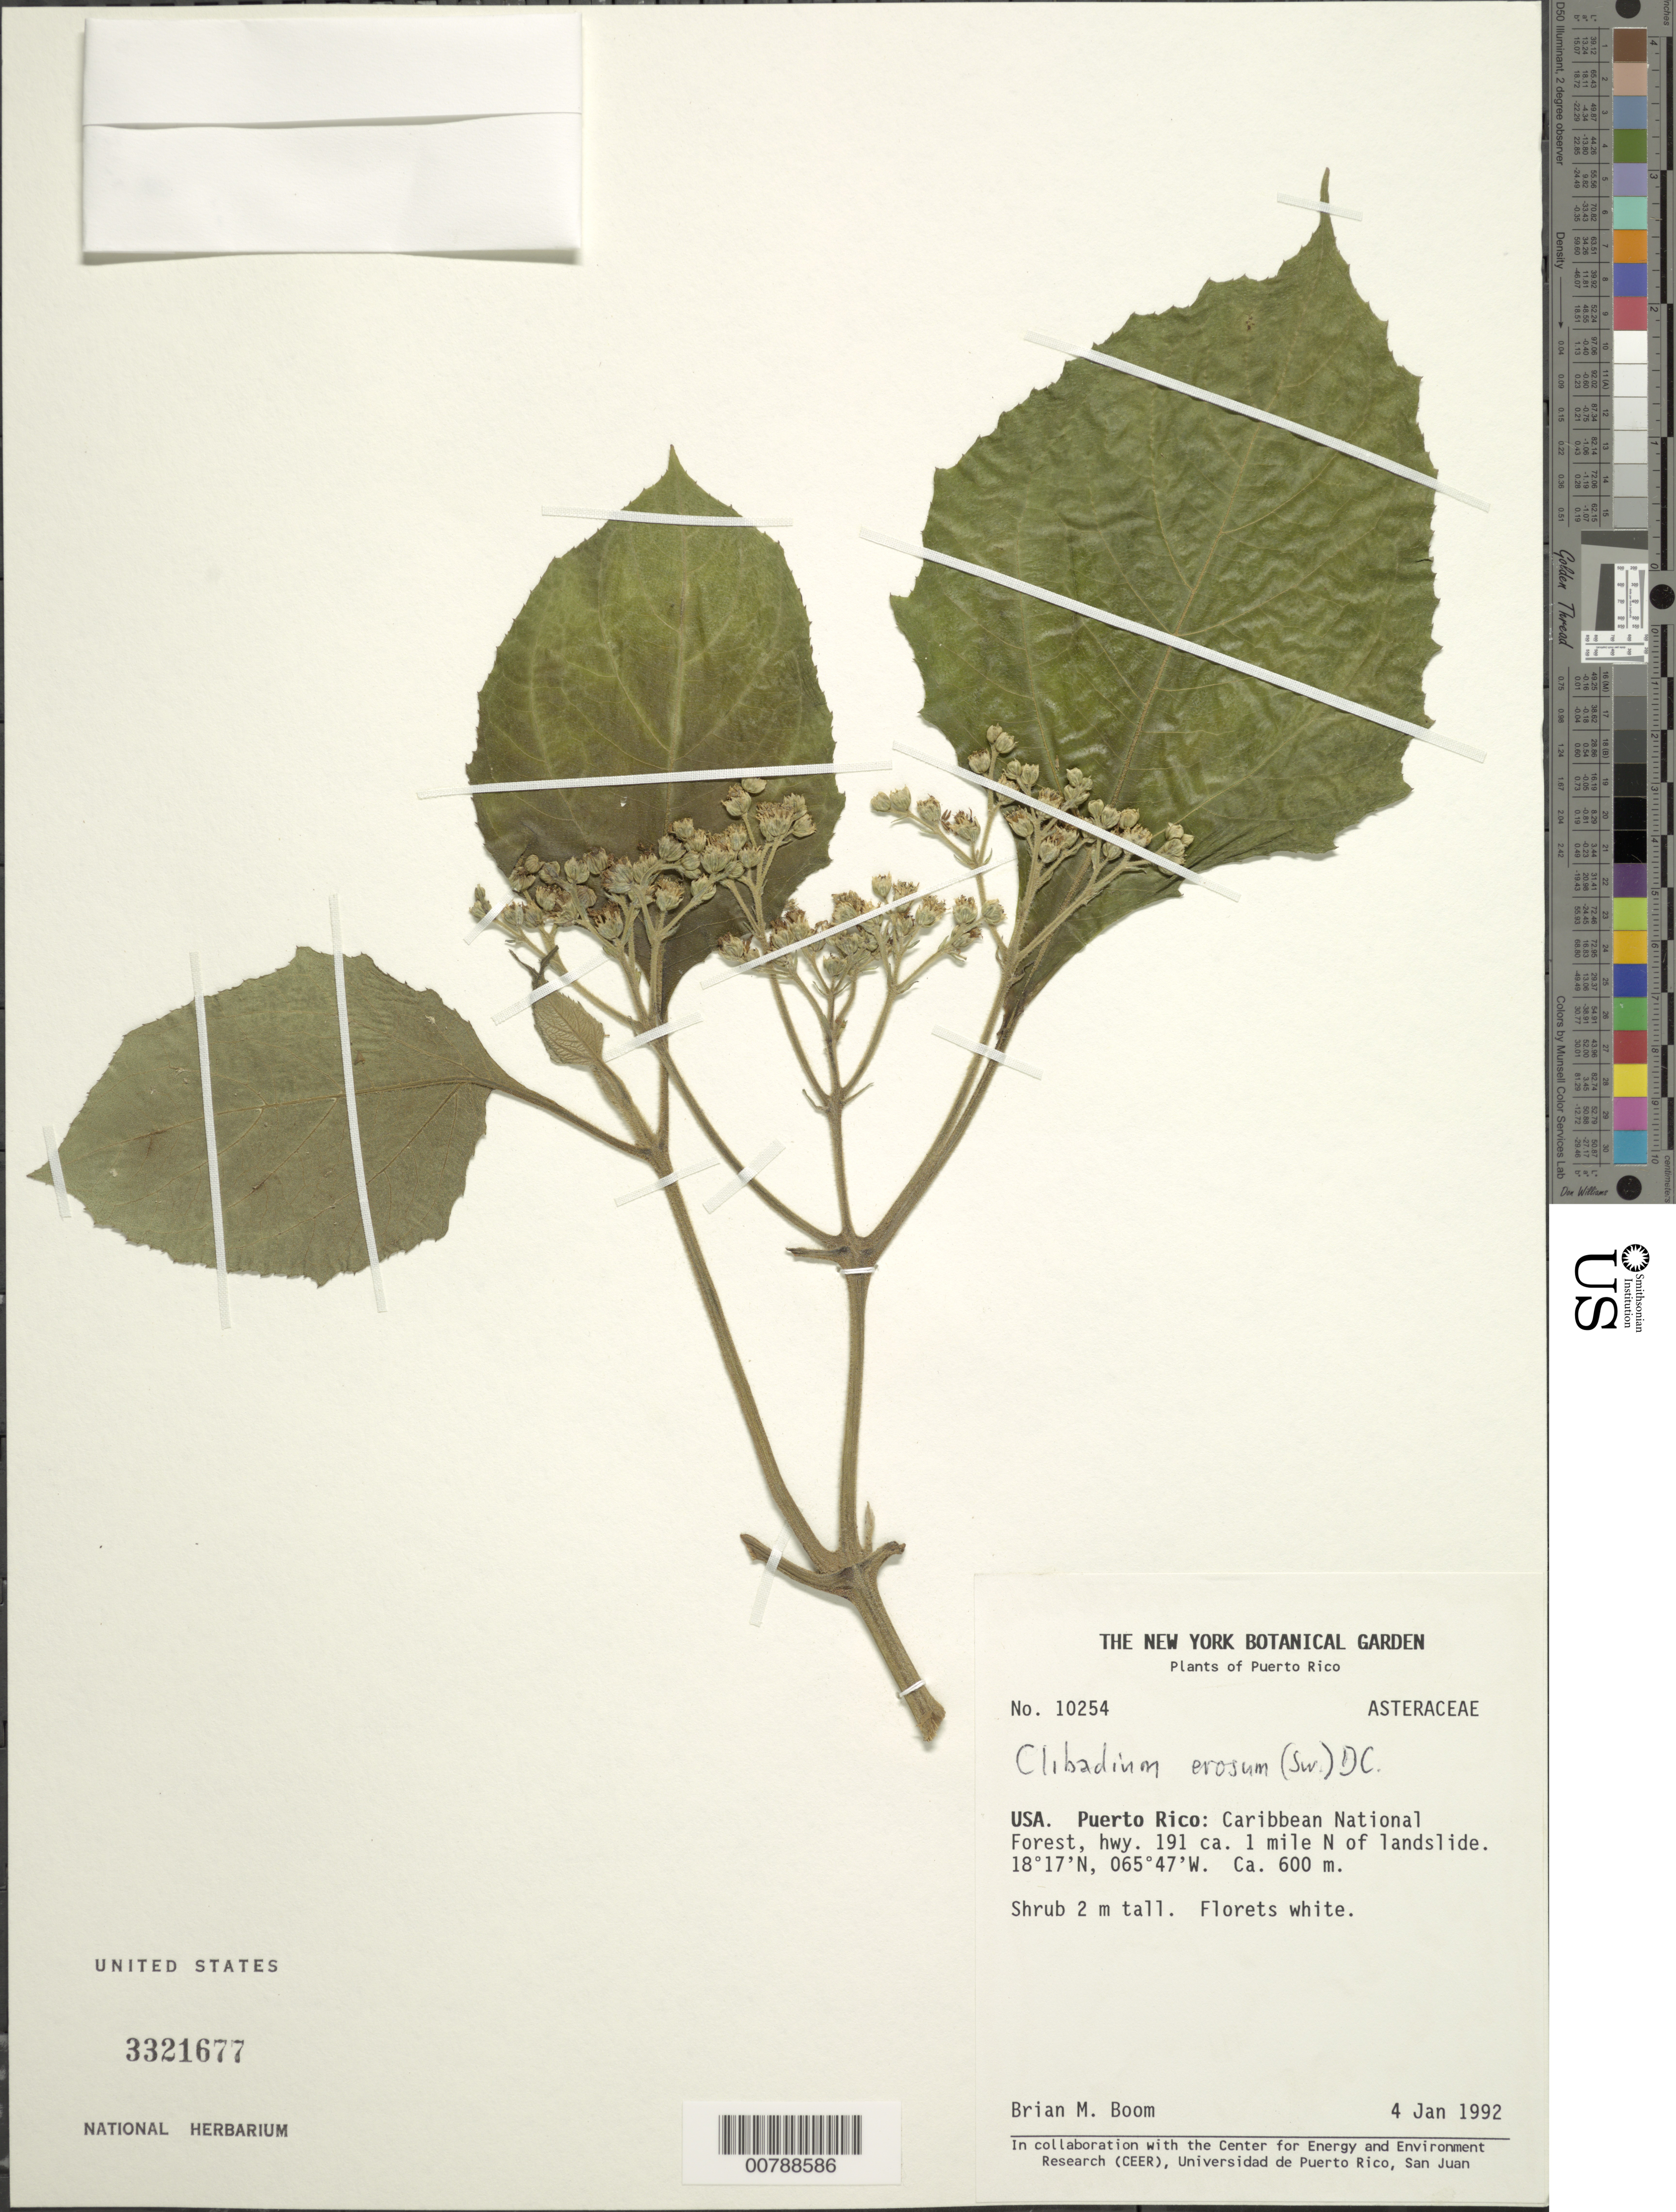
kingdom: Plantae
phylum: Tracheophyta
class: Magnoliopsida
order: Asterales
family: Asteraceae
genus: Clibadium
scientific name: Clibadium erosum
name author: (Sw.) DC.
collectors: B. M. Boom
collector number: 10254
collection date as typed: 04 Jan 1992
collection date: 1992-01-04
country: Puerto Rico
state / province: Naguabo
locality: Caribbean National Forest, hwy 191, ca. 1 mile N of landslide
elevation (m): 600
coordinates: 18.28333333, -65.78333333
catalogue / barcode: US 3321677